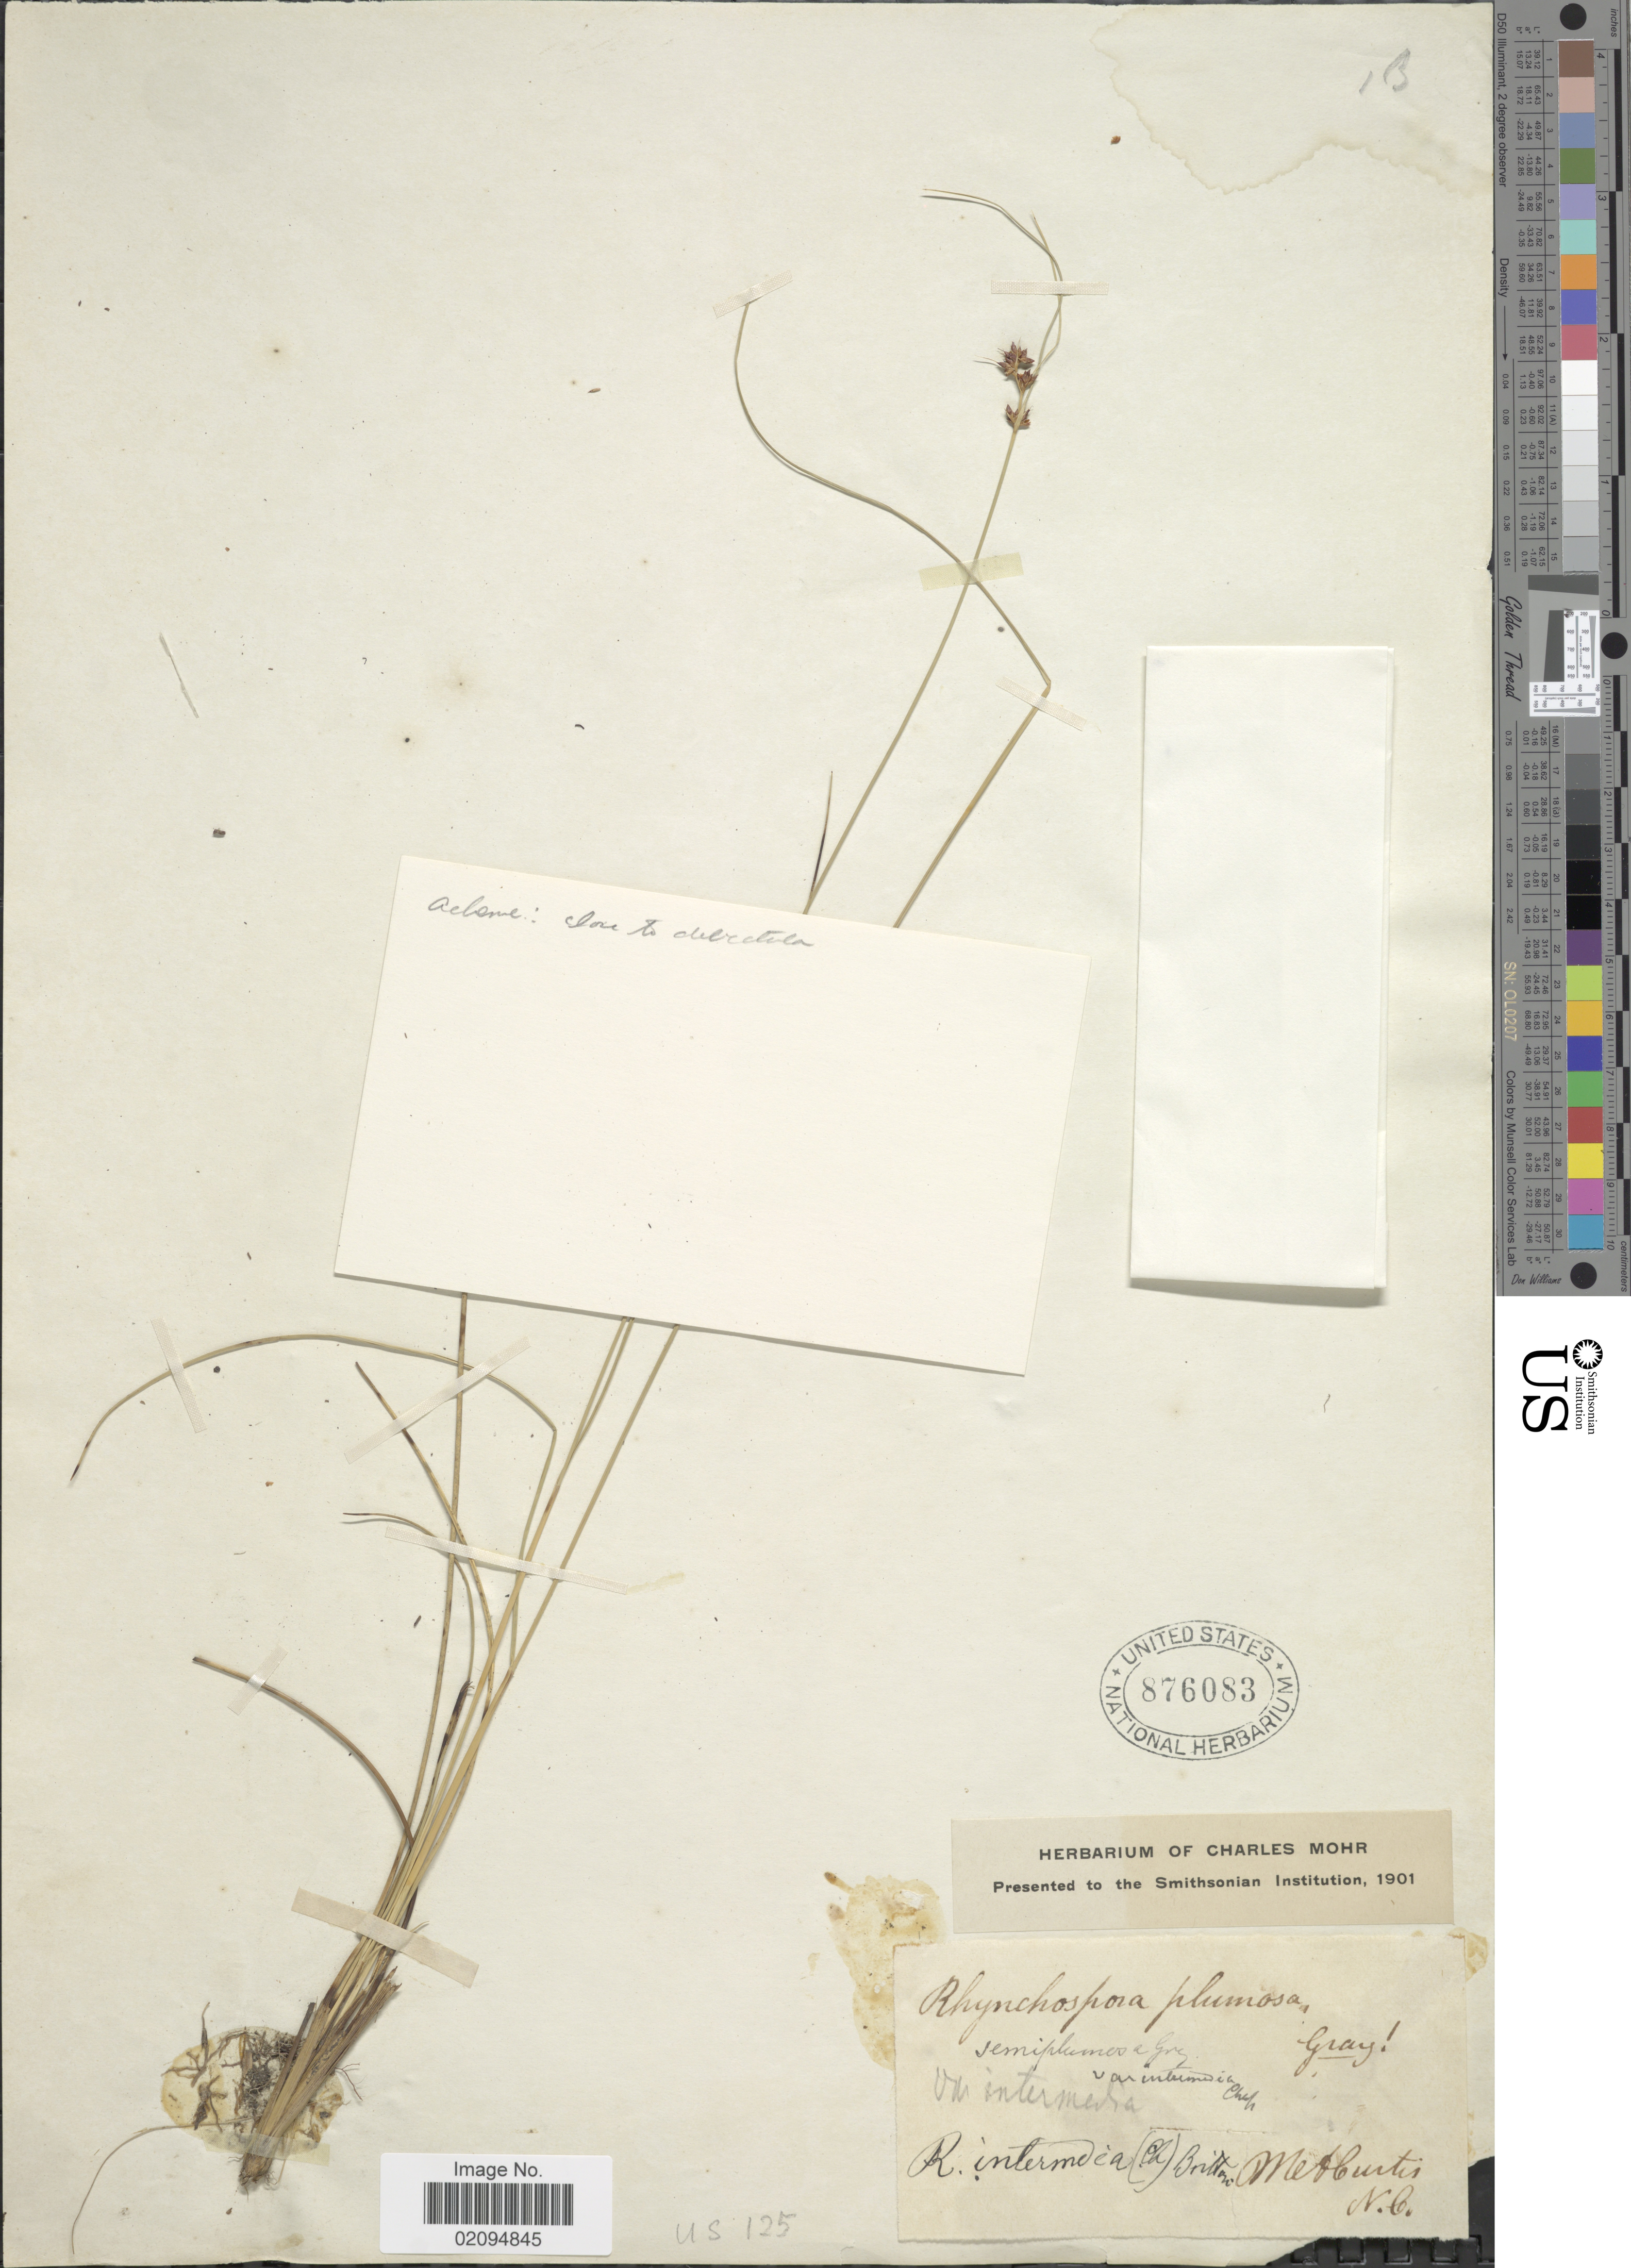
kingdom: Plantae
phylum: Tracheophyta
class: Liliopsida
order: Poales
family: Cyperaceae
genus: Rhynchospora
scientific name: Rhynchospora plumosa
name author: Elliott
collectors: M. A. Curtis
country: United States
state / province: North Carolina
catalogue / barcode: US 876083